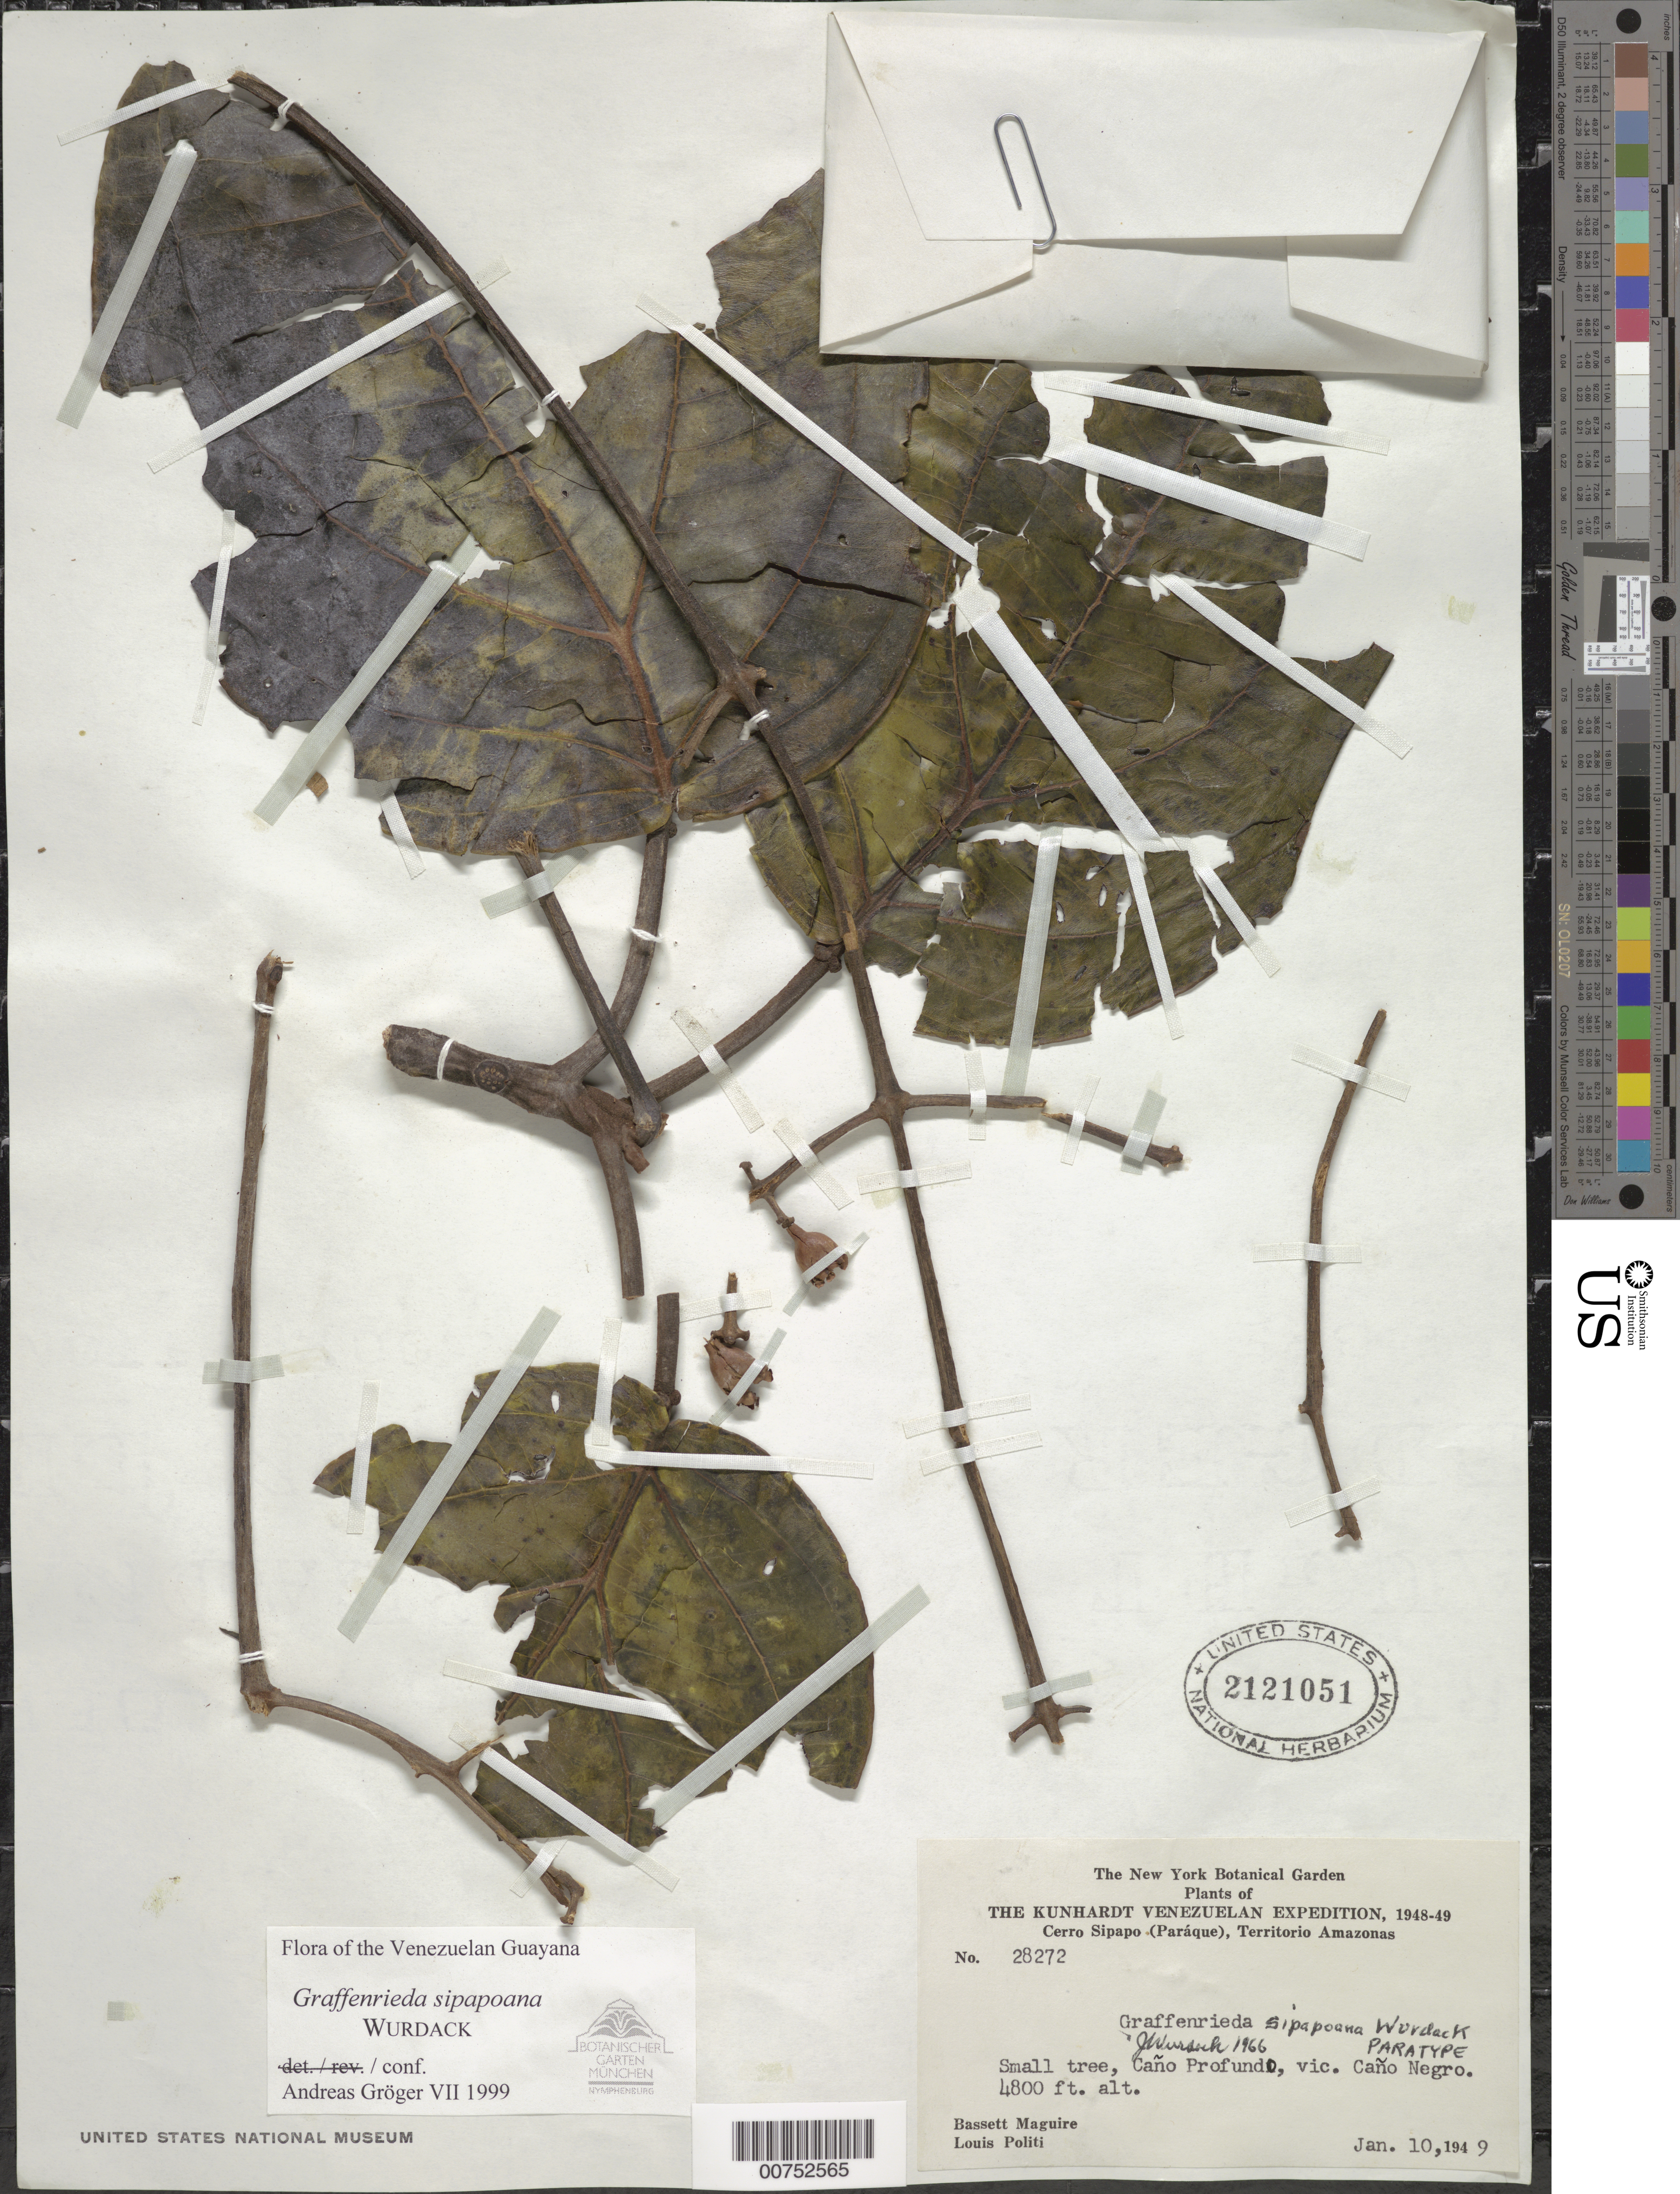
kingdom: Plantae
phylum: Tracheophyta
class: Magnoliopsida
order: Myrtales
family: Melastomataceae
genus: Graffenrieda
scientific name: Graffenrieda sipapoana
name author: Wurdack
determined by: Gröger, A.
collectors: B. Maguire & L. Politi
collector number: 28272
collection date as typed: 10-Jan-49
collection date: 1949-01-10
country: Venezuela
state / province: Amazonas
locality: Cerro Sipapo (Paráque), Caño Profundo, vic Caño Negro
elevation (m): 1463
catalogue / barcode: US 2121051